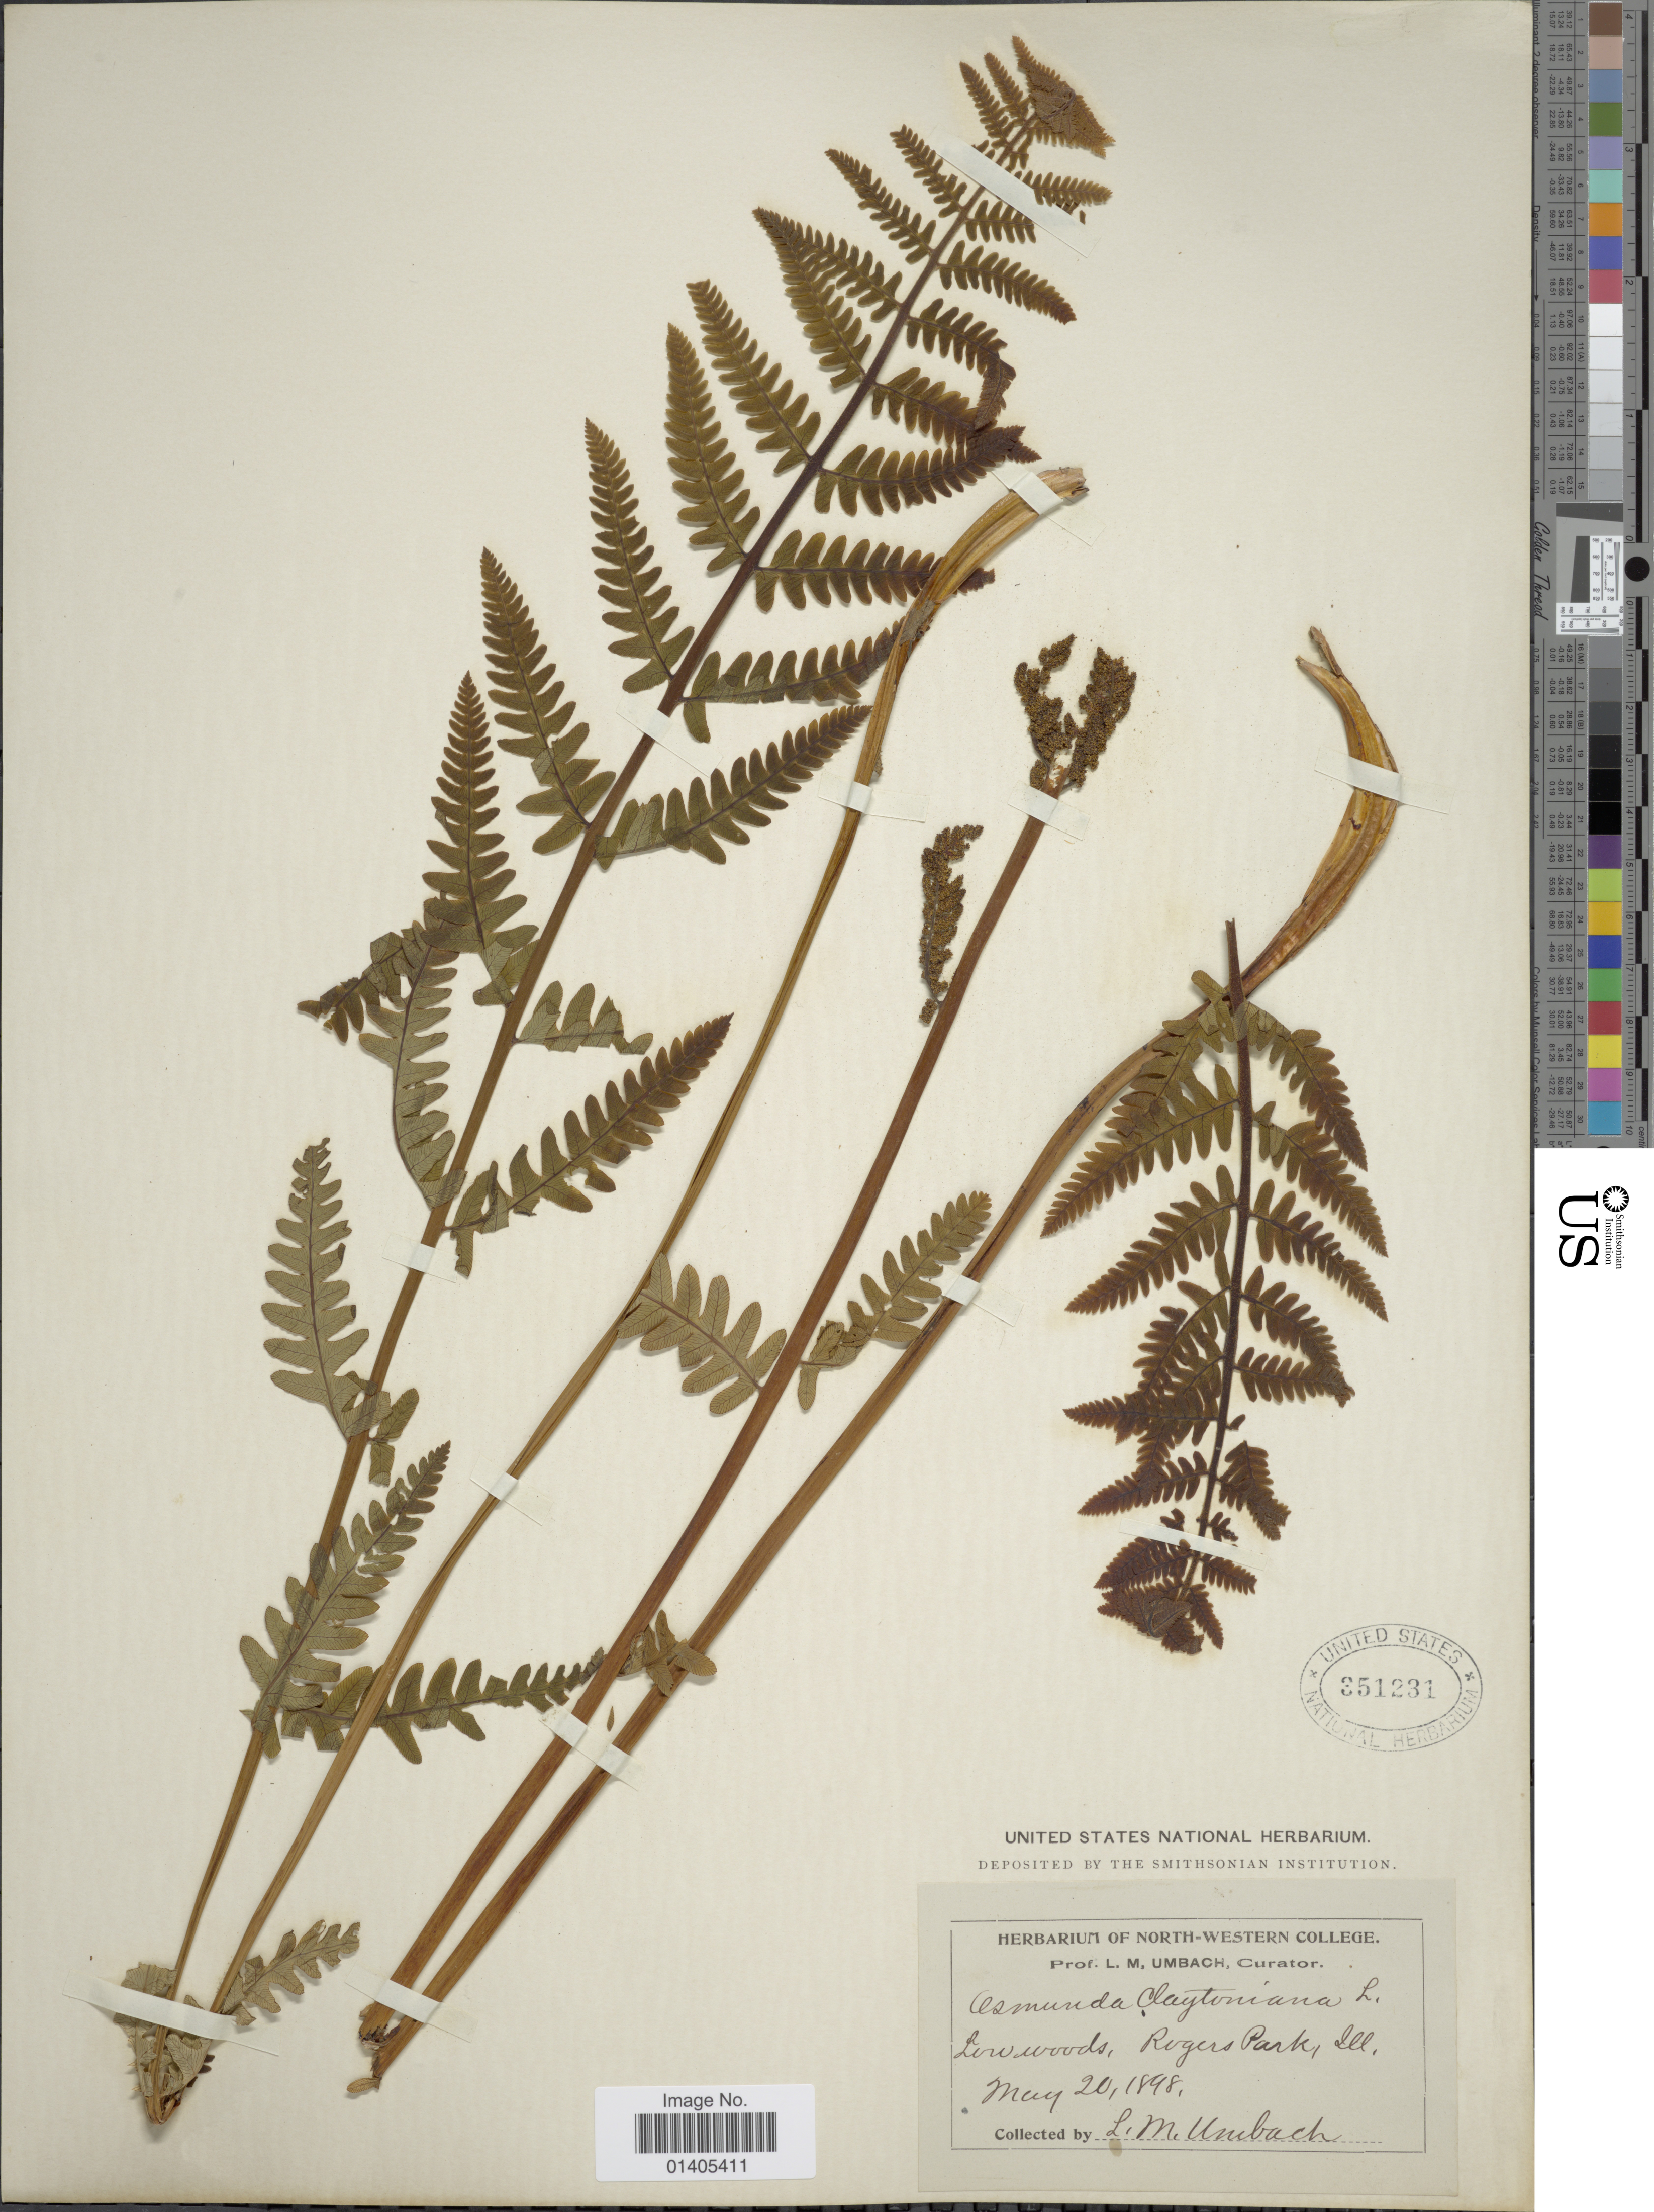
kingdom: Plantae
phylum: Tracheophyta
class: Polypodiopsida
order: Osmundales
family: Osmundaceae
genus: Osmunda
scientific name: Osmunda claytoniana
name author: (L.) Tagawa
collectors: L. M. Umbach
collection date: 1898-05-20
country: United States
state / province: Illinois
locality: Low woods, Rogers Park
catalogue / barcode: US 351231